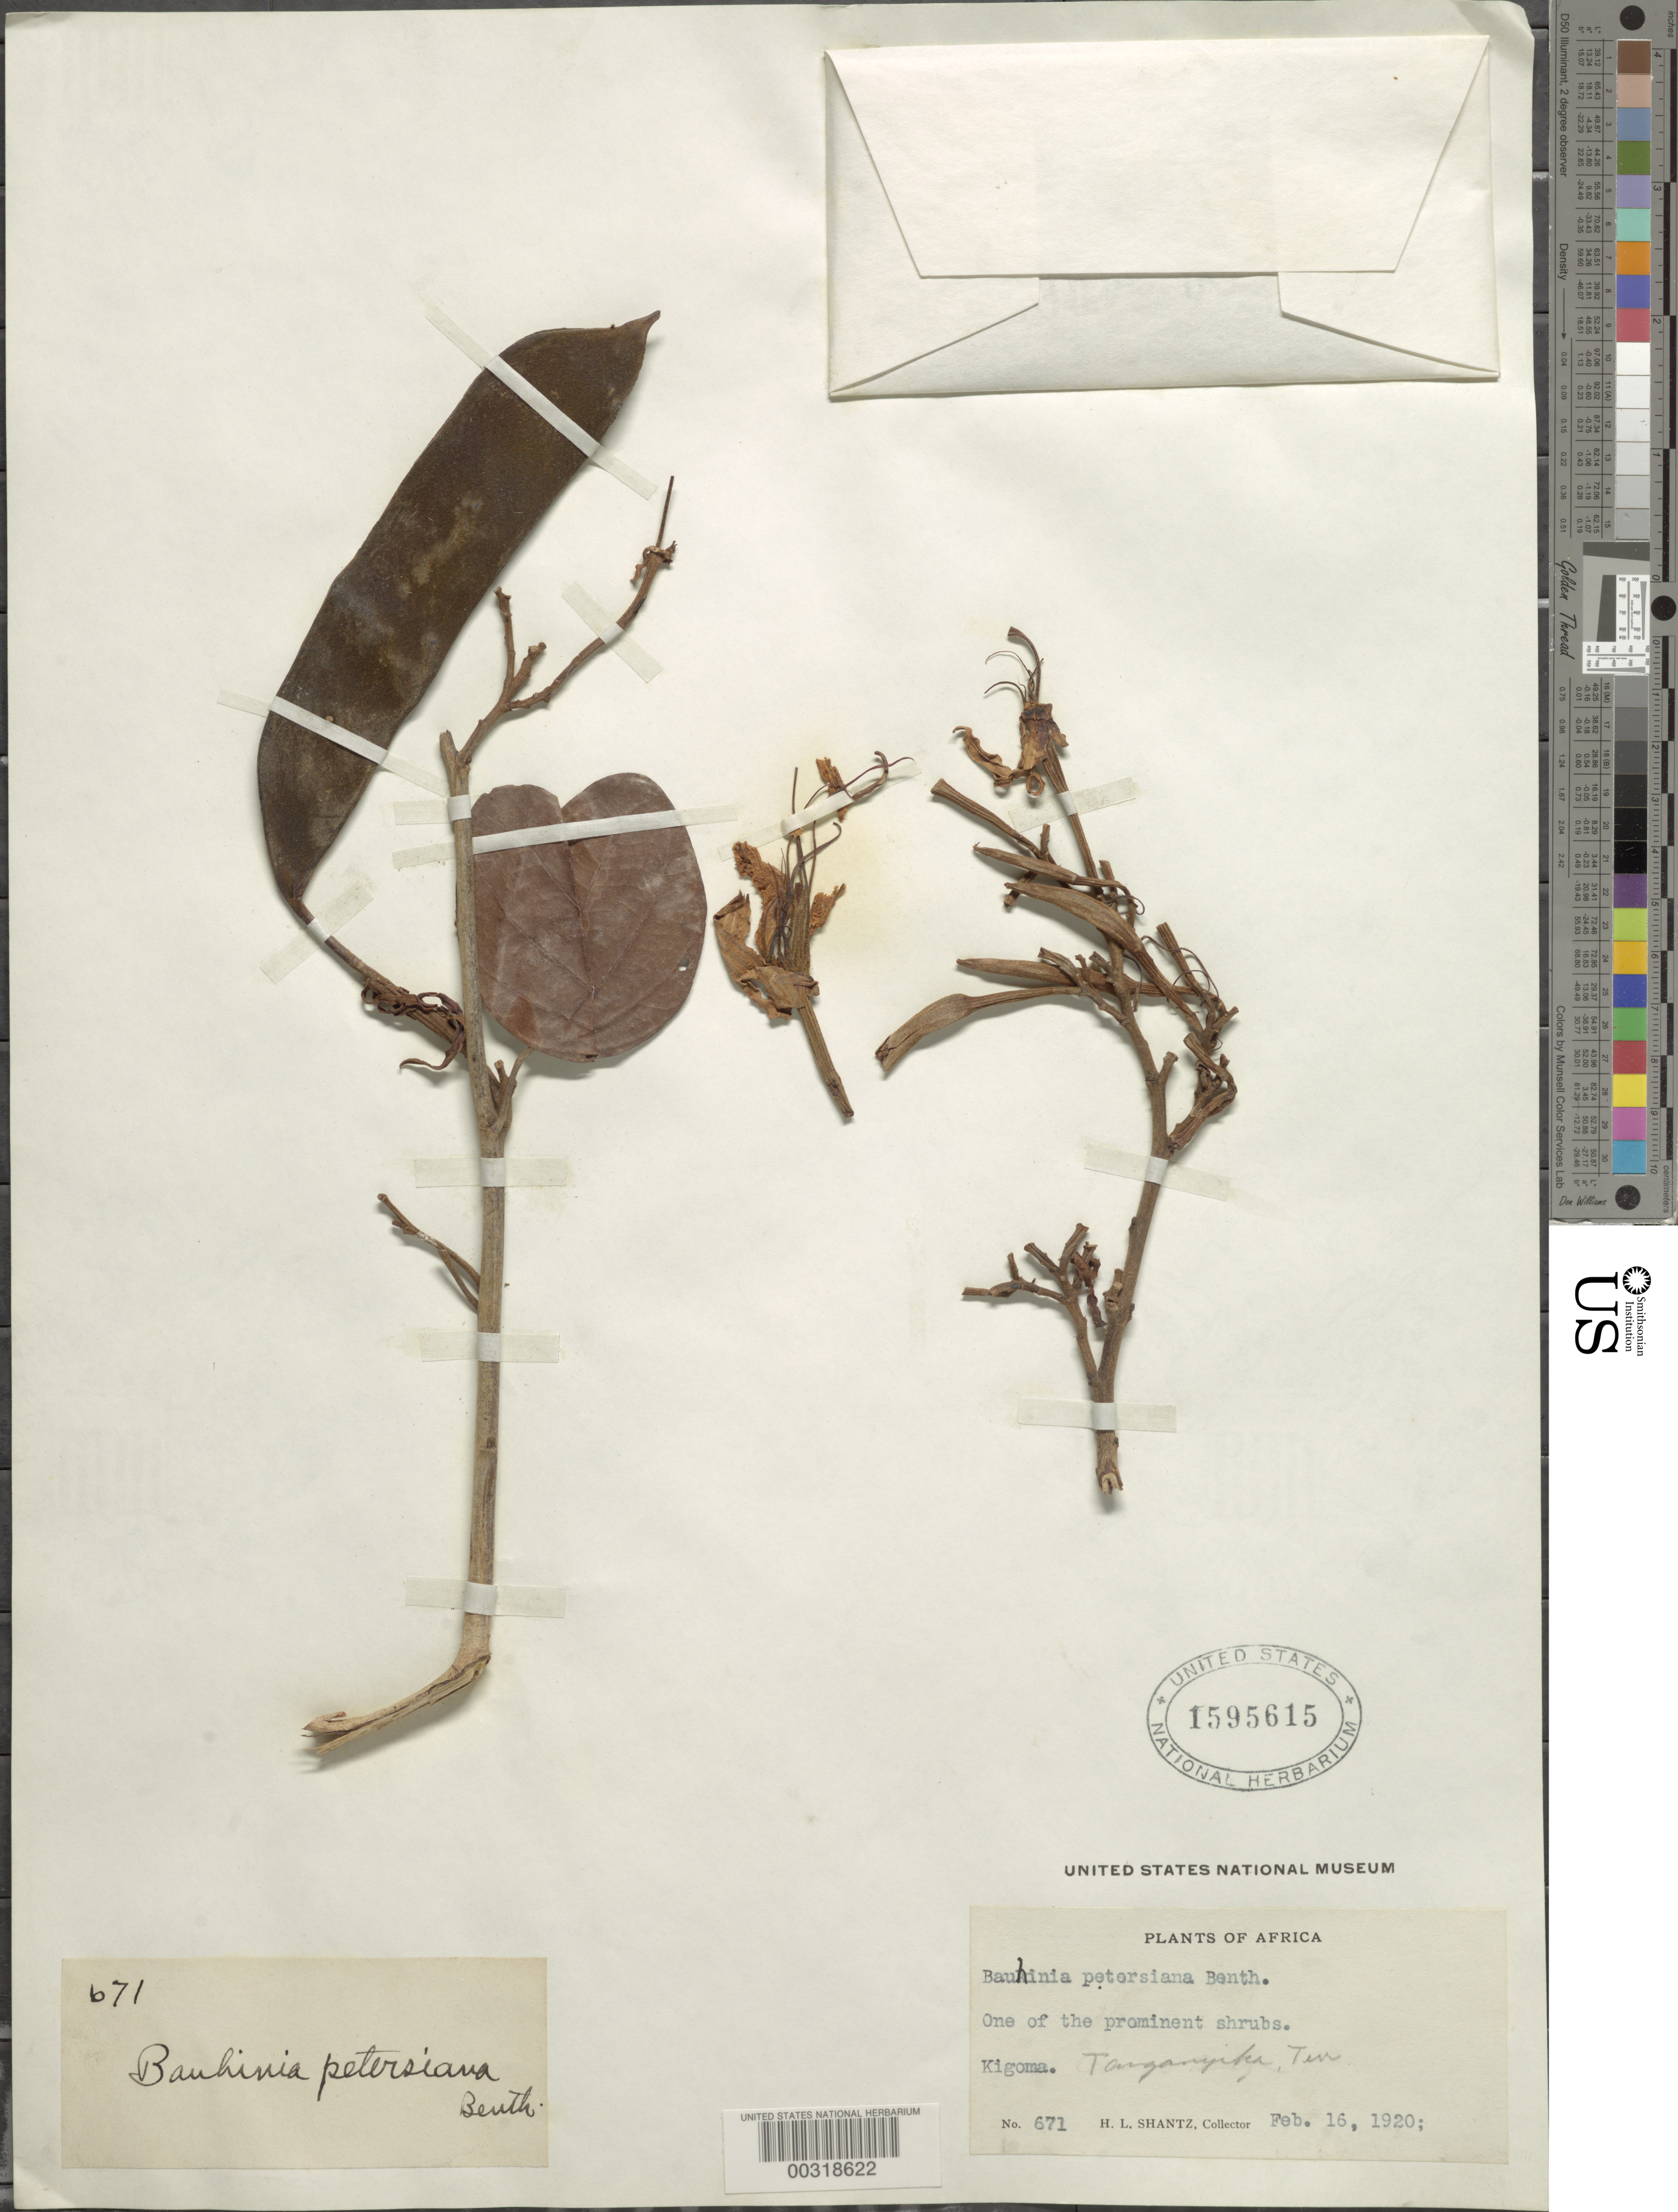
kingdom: Plantae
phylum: Tracheophyta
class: Magnoliopsida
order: Fabales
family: Fabaceae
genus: Bauhinia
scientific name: Bauhinia petersiana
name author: Bolle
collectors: H. Shantz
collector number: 671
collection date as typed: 16 Feb 1920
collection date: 1920-02-16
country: Tanzania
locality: Kigoma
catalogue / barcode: US 1595615